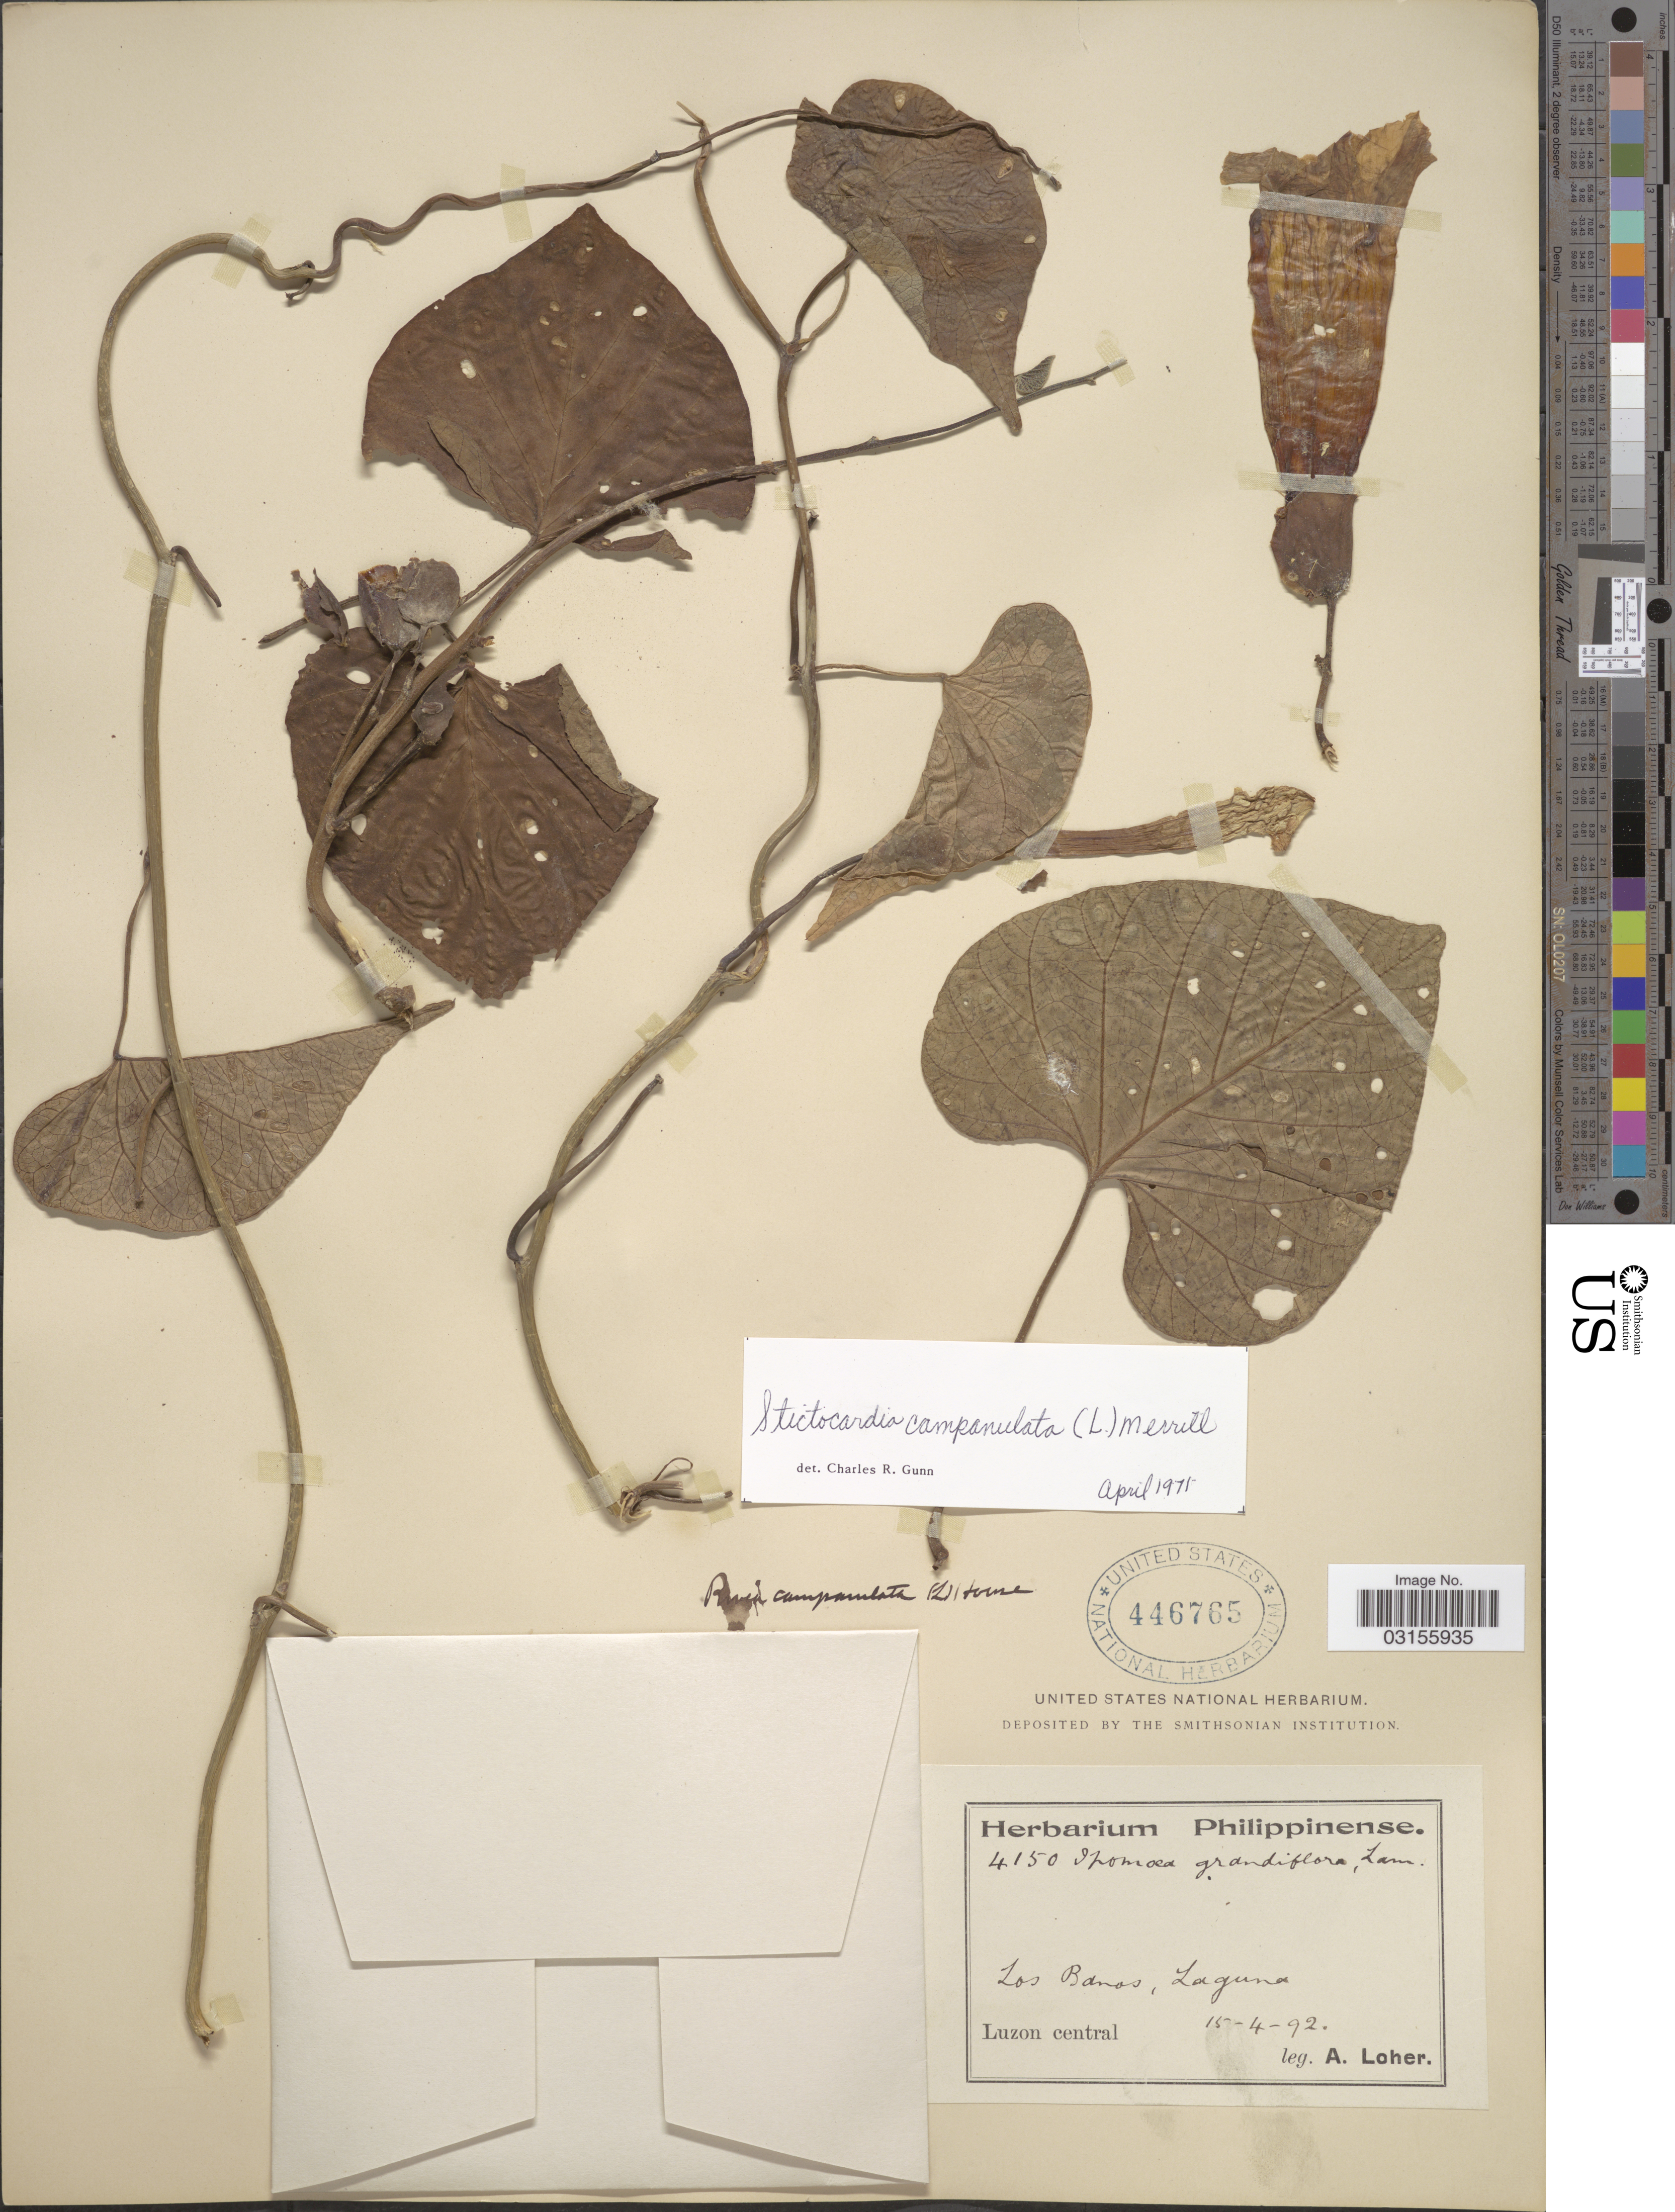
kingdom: Plantae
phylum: Tracheophyta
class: Magnoliopsida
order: Solanales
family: Convolvulaceae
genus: Stictocardia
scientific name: Stictocardia campanulata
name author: Merr.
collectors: A. Loher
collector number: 4150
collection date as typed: Transcribed d/m/y: 15/4/92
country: Philippines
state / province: Central Luzon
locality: Los Banos, Laguna.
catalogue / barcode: US 446765